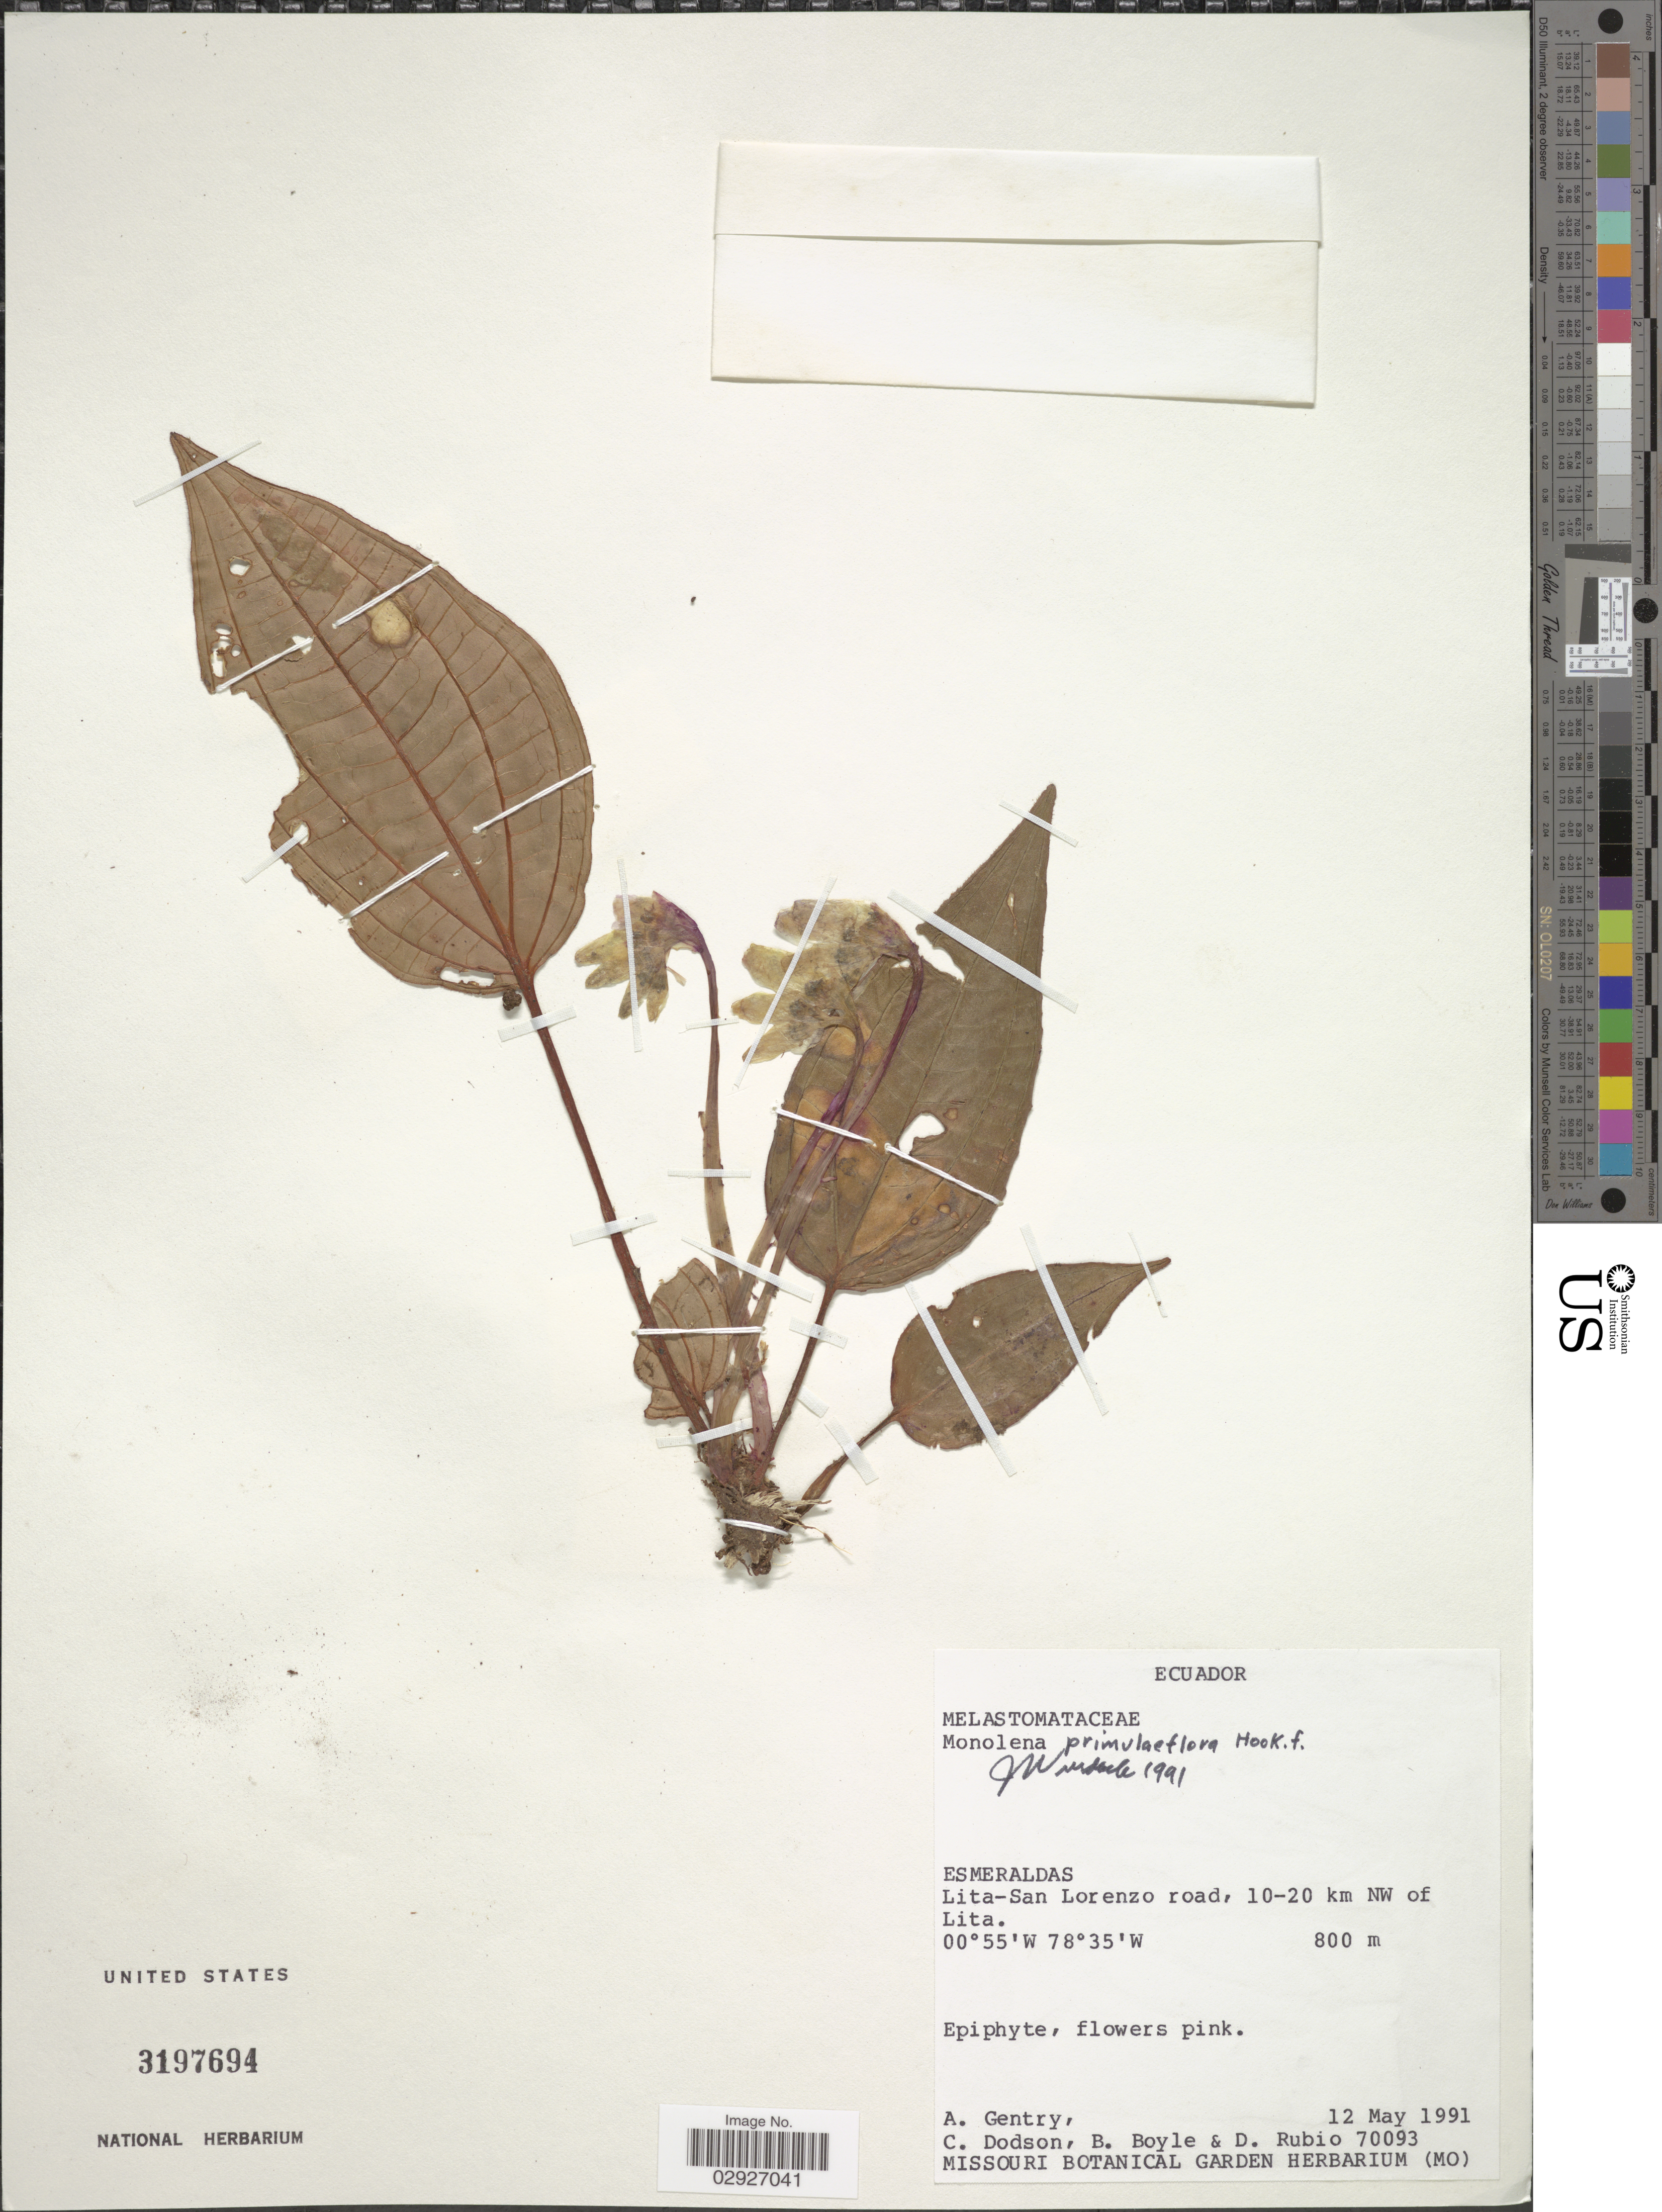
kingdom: Plantae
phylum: Tracheophyta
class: Magnoliopsida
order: Myrtales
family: Melastomataceae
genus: Monolena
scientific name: Monolena primuliflora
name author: Hook. f.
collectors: A. H. Gentry, C. Dodson, B. Boyle & D. Rubio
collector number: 70093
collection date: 1991-05-12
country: Ecuador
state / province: Esmeraldas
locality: Esmeraldas. Lita-San Lorenzo road, 10-20 km NW of Lita.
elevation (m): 800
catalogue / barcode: US 3197694